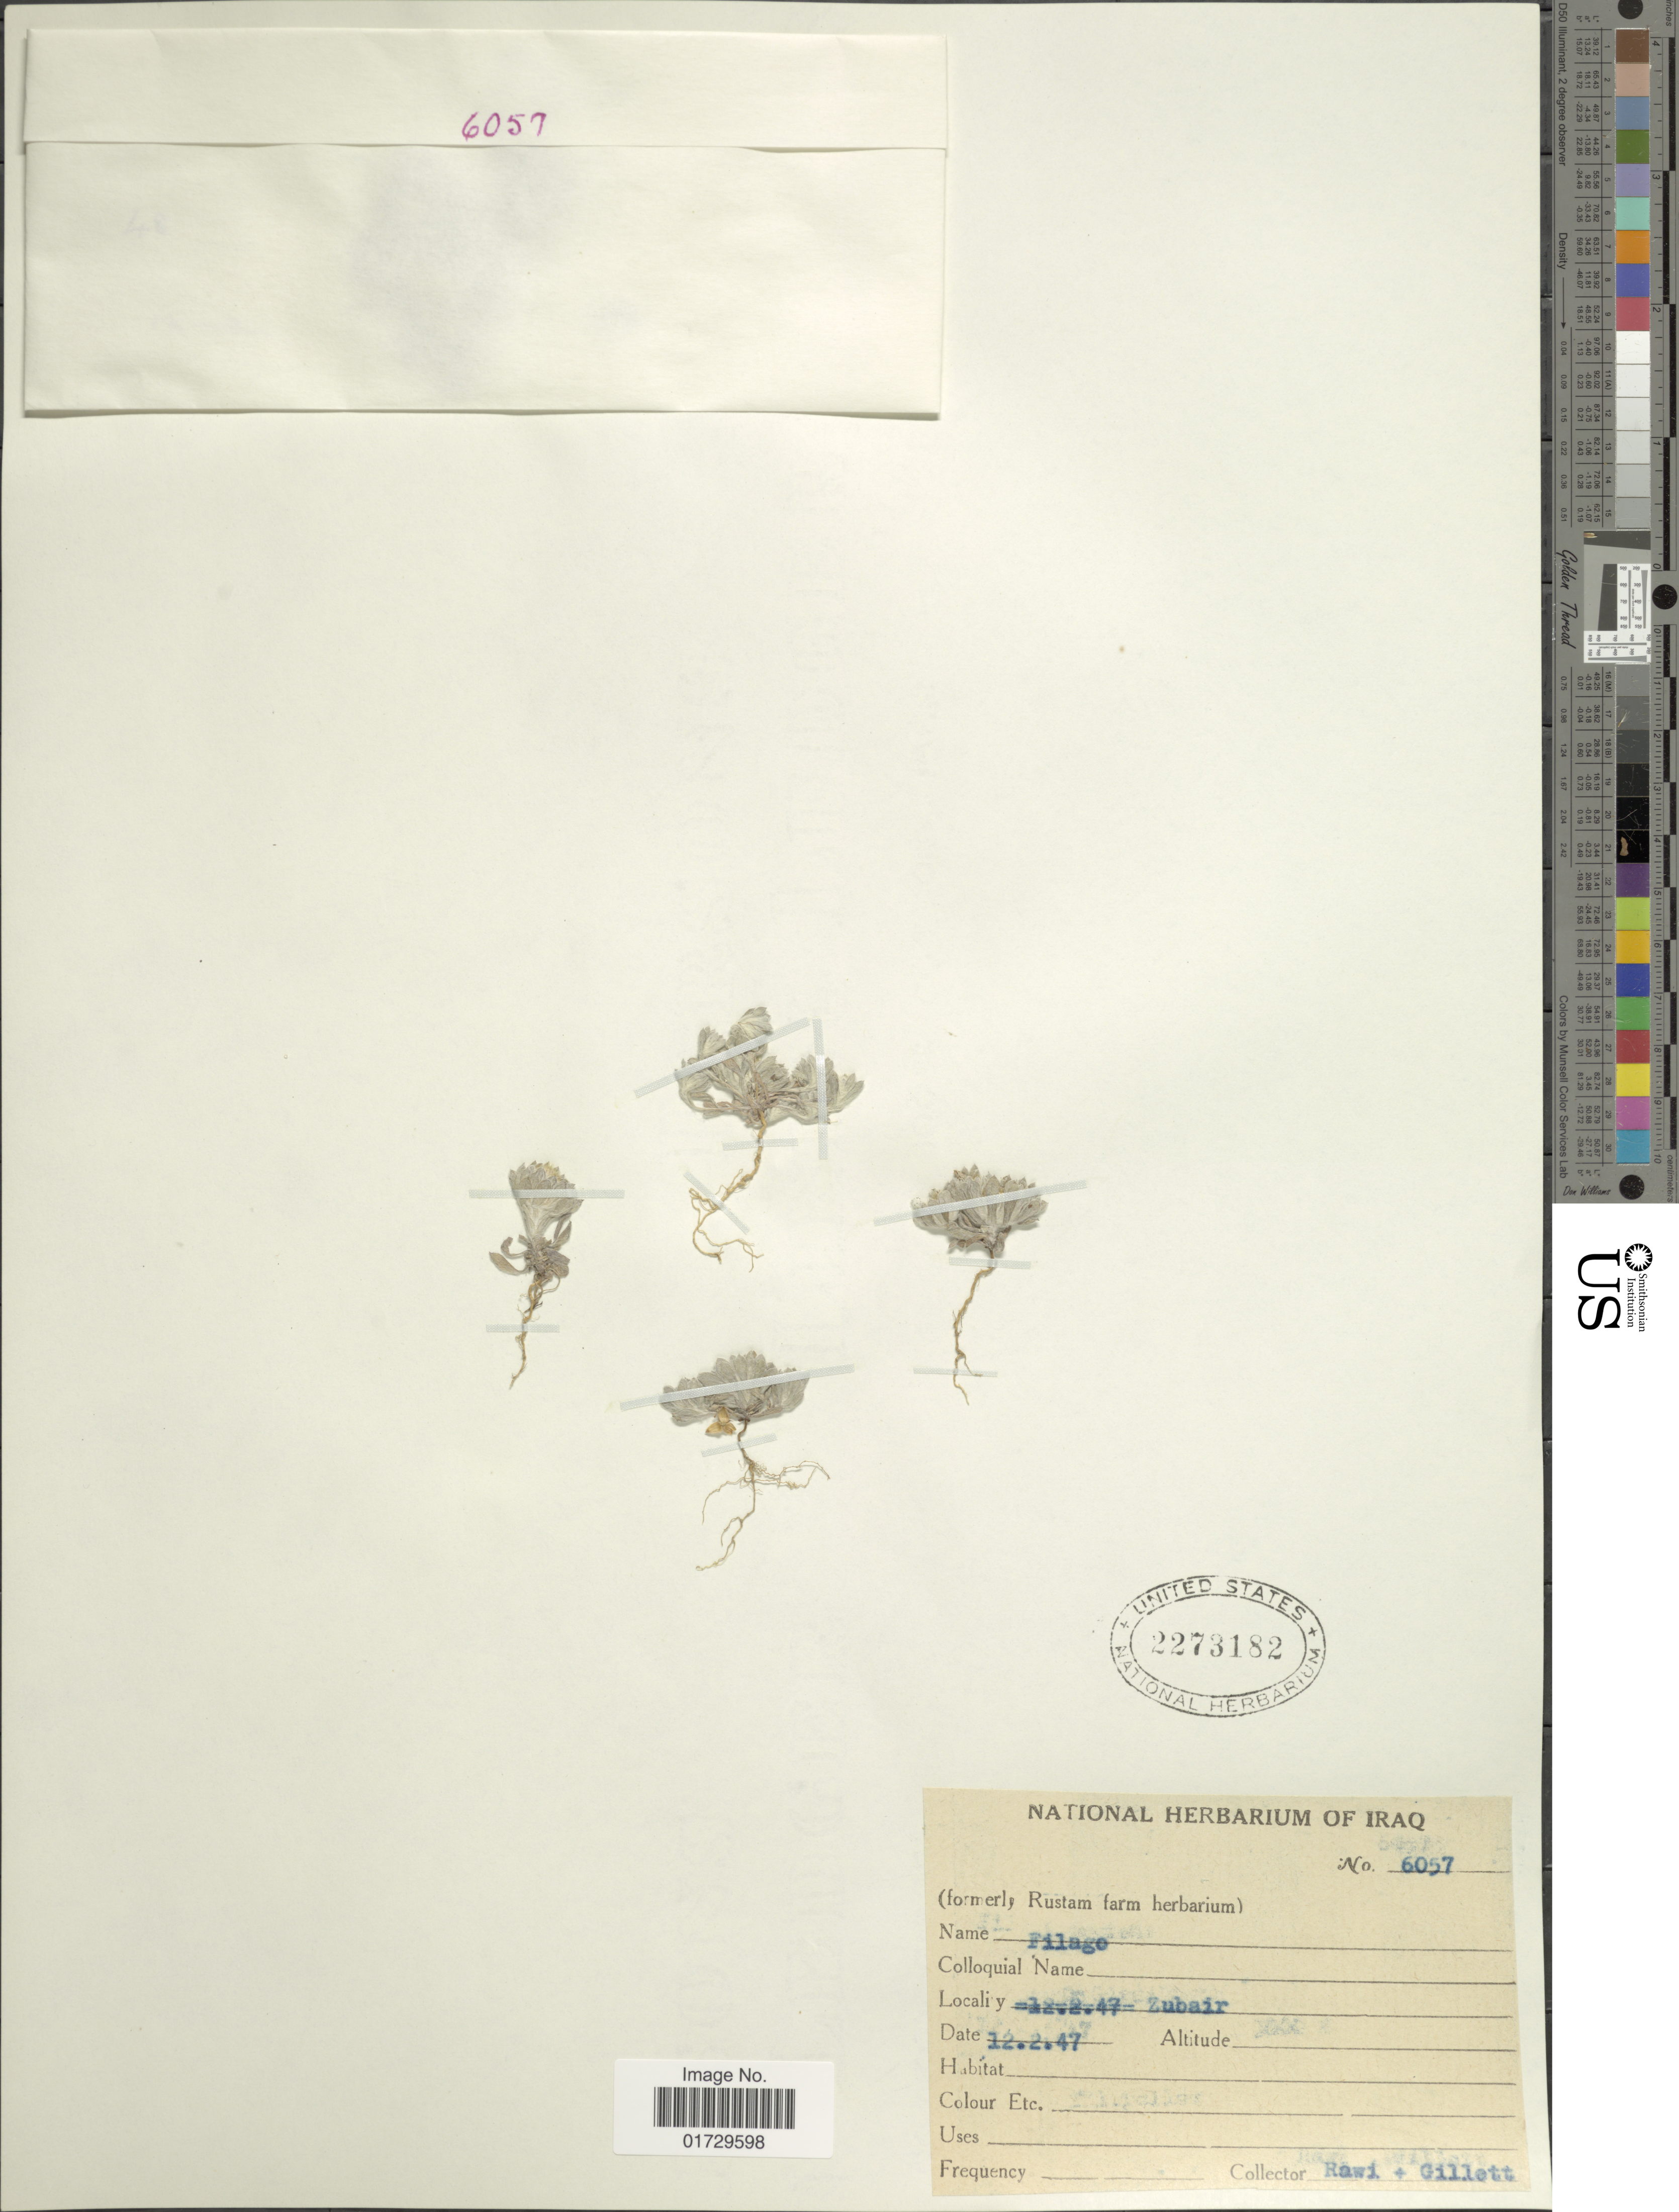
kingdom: Plantae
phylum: Tracheophyta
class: Magnoliopsida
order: Asterales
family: Asteraceae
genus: Filago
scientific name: Filago sp.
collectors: -. Rawi & Gillett, --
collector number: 6057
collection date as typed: Transcribed d/m/y: 12/2/47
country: Iraq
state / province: Al Basrah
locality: Zubair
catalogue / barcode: US 2273182